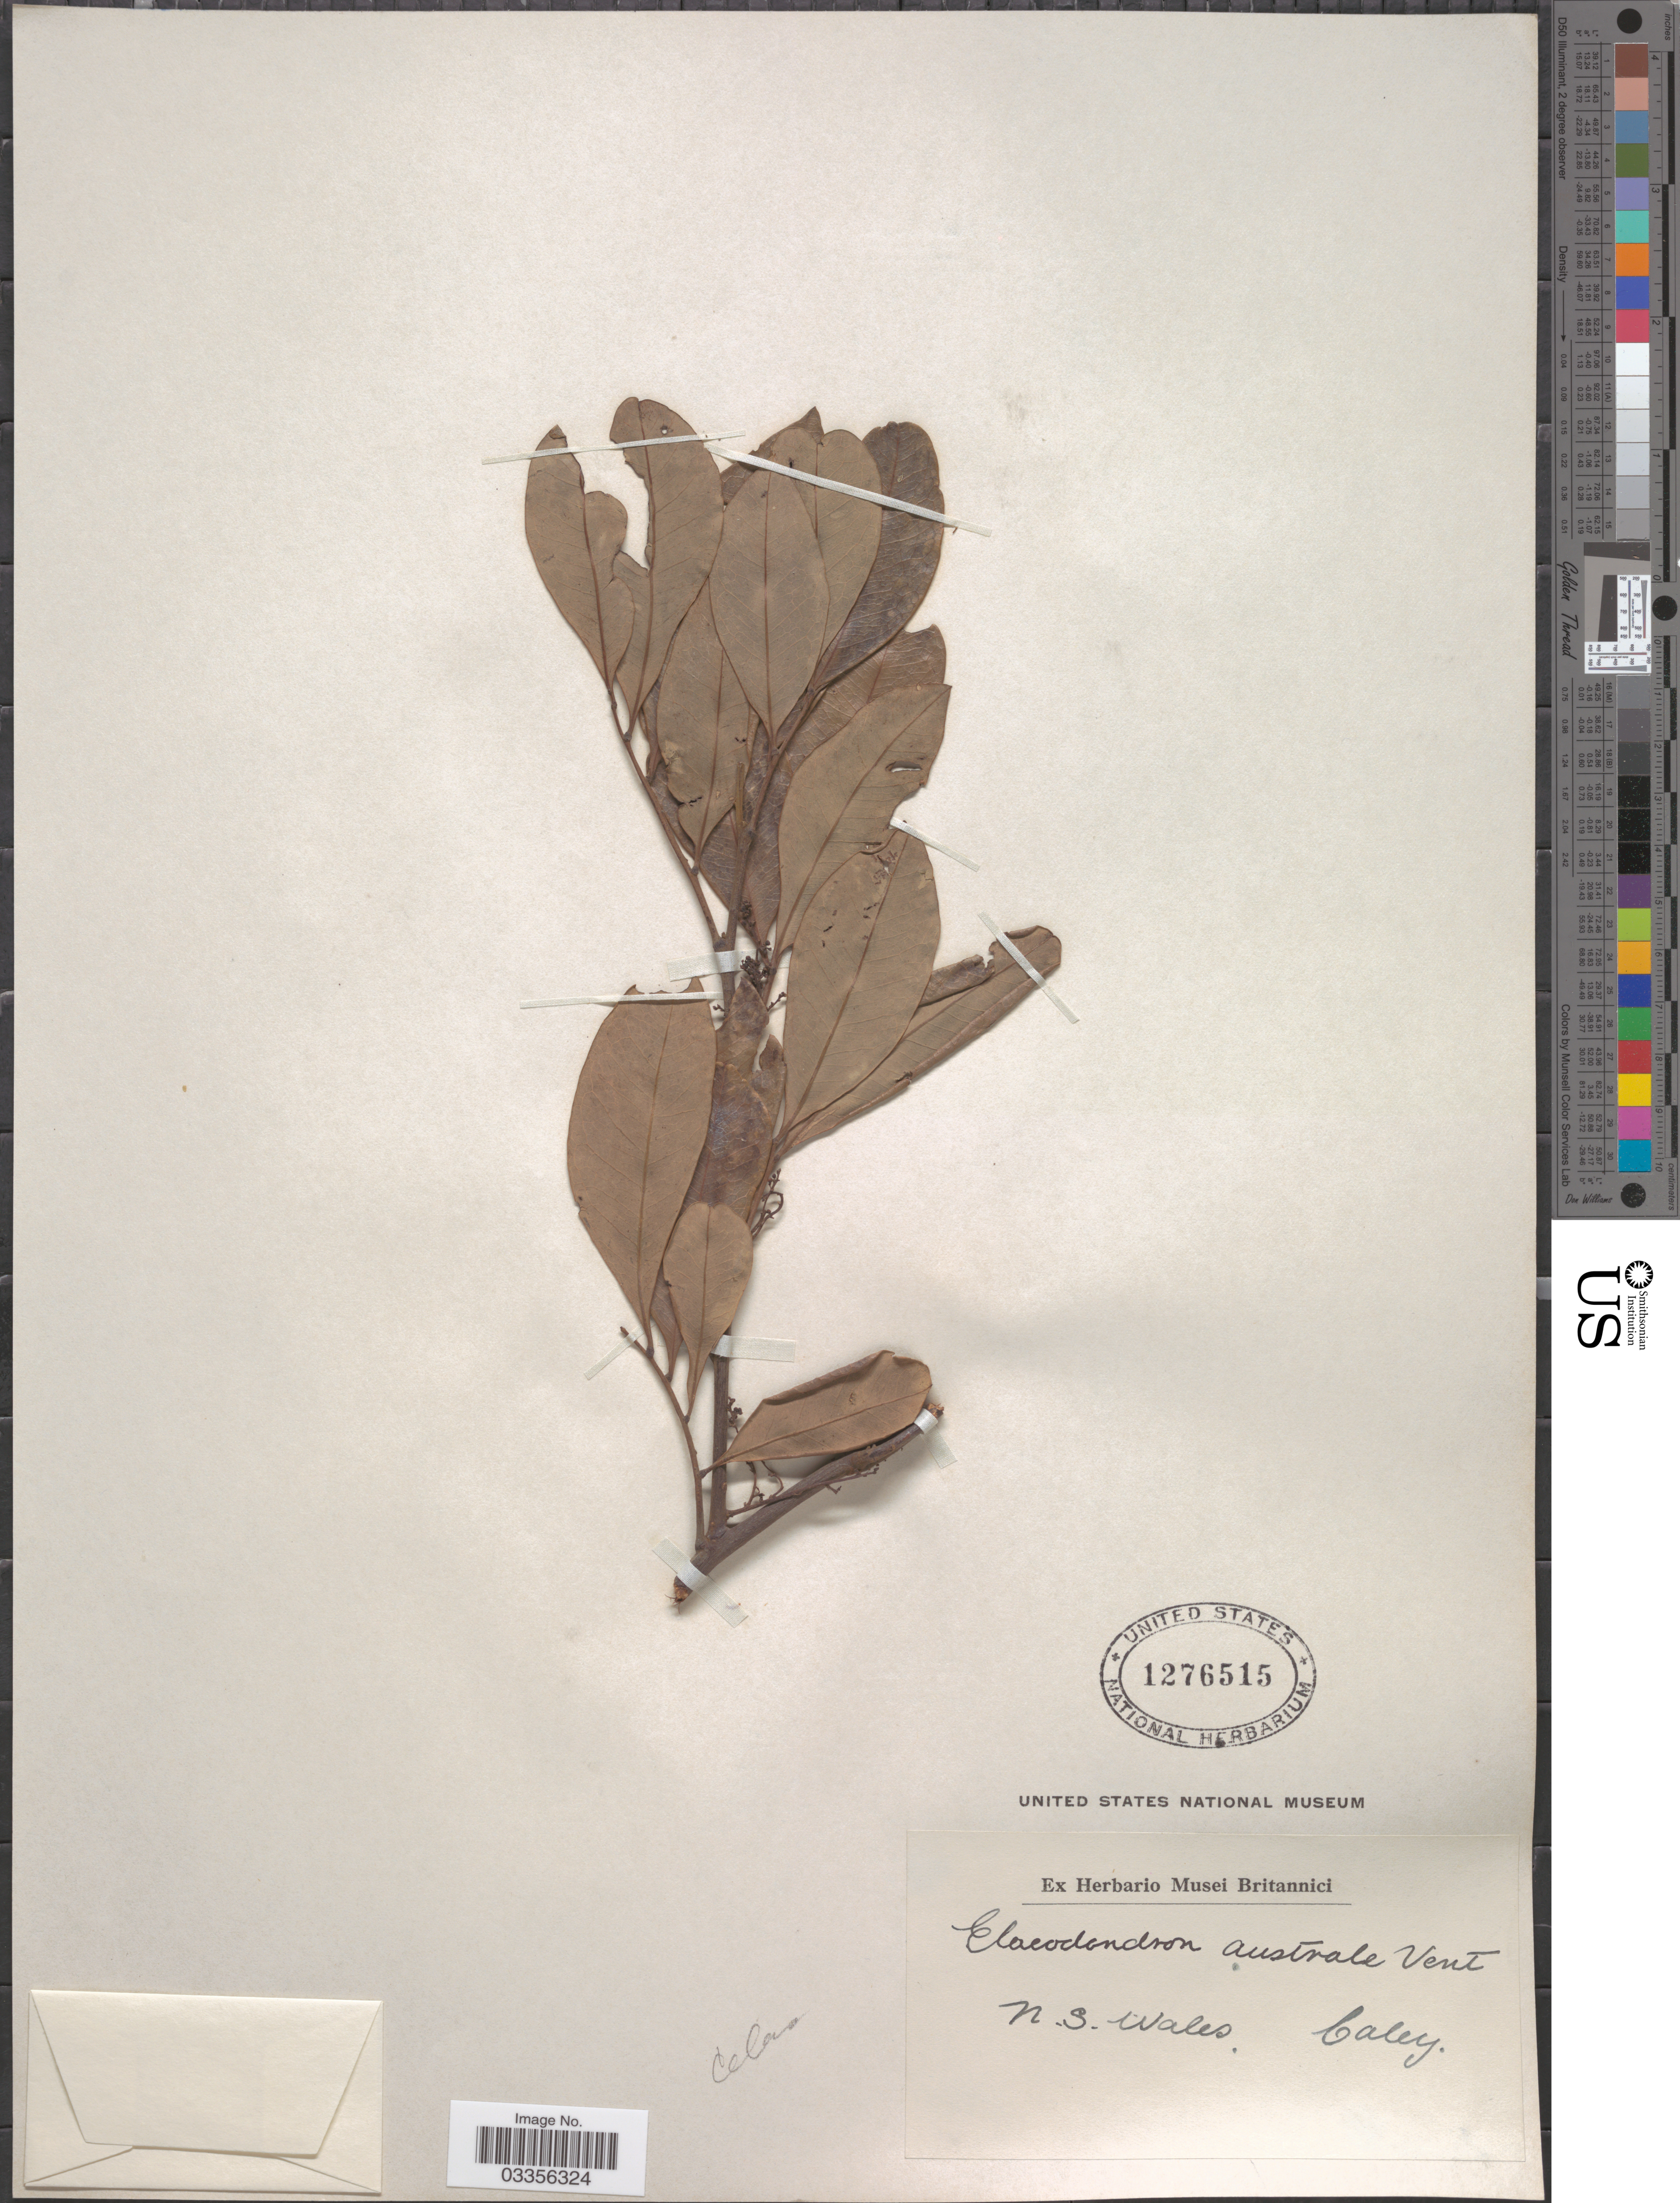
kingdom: Plantae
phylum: Tracheophyta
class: Magnoliopsida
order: Celastrales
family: Celastraceae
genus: Elaeodendron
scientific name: Elaeodendron australe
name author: Vent.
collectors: -. Caley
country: Australia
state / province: New South Wales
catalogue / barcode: US 1276515